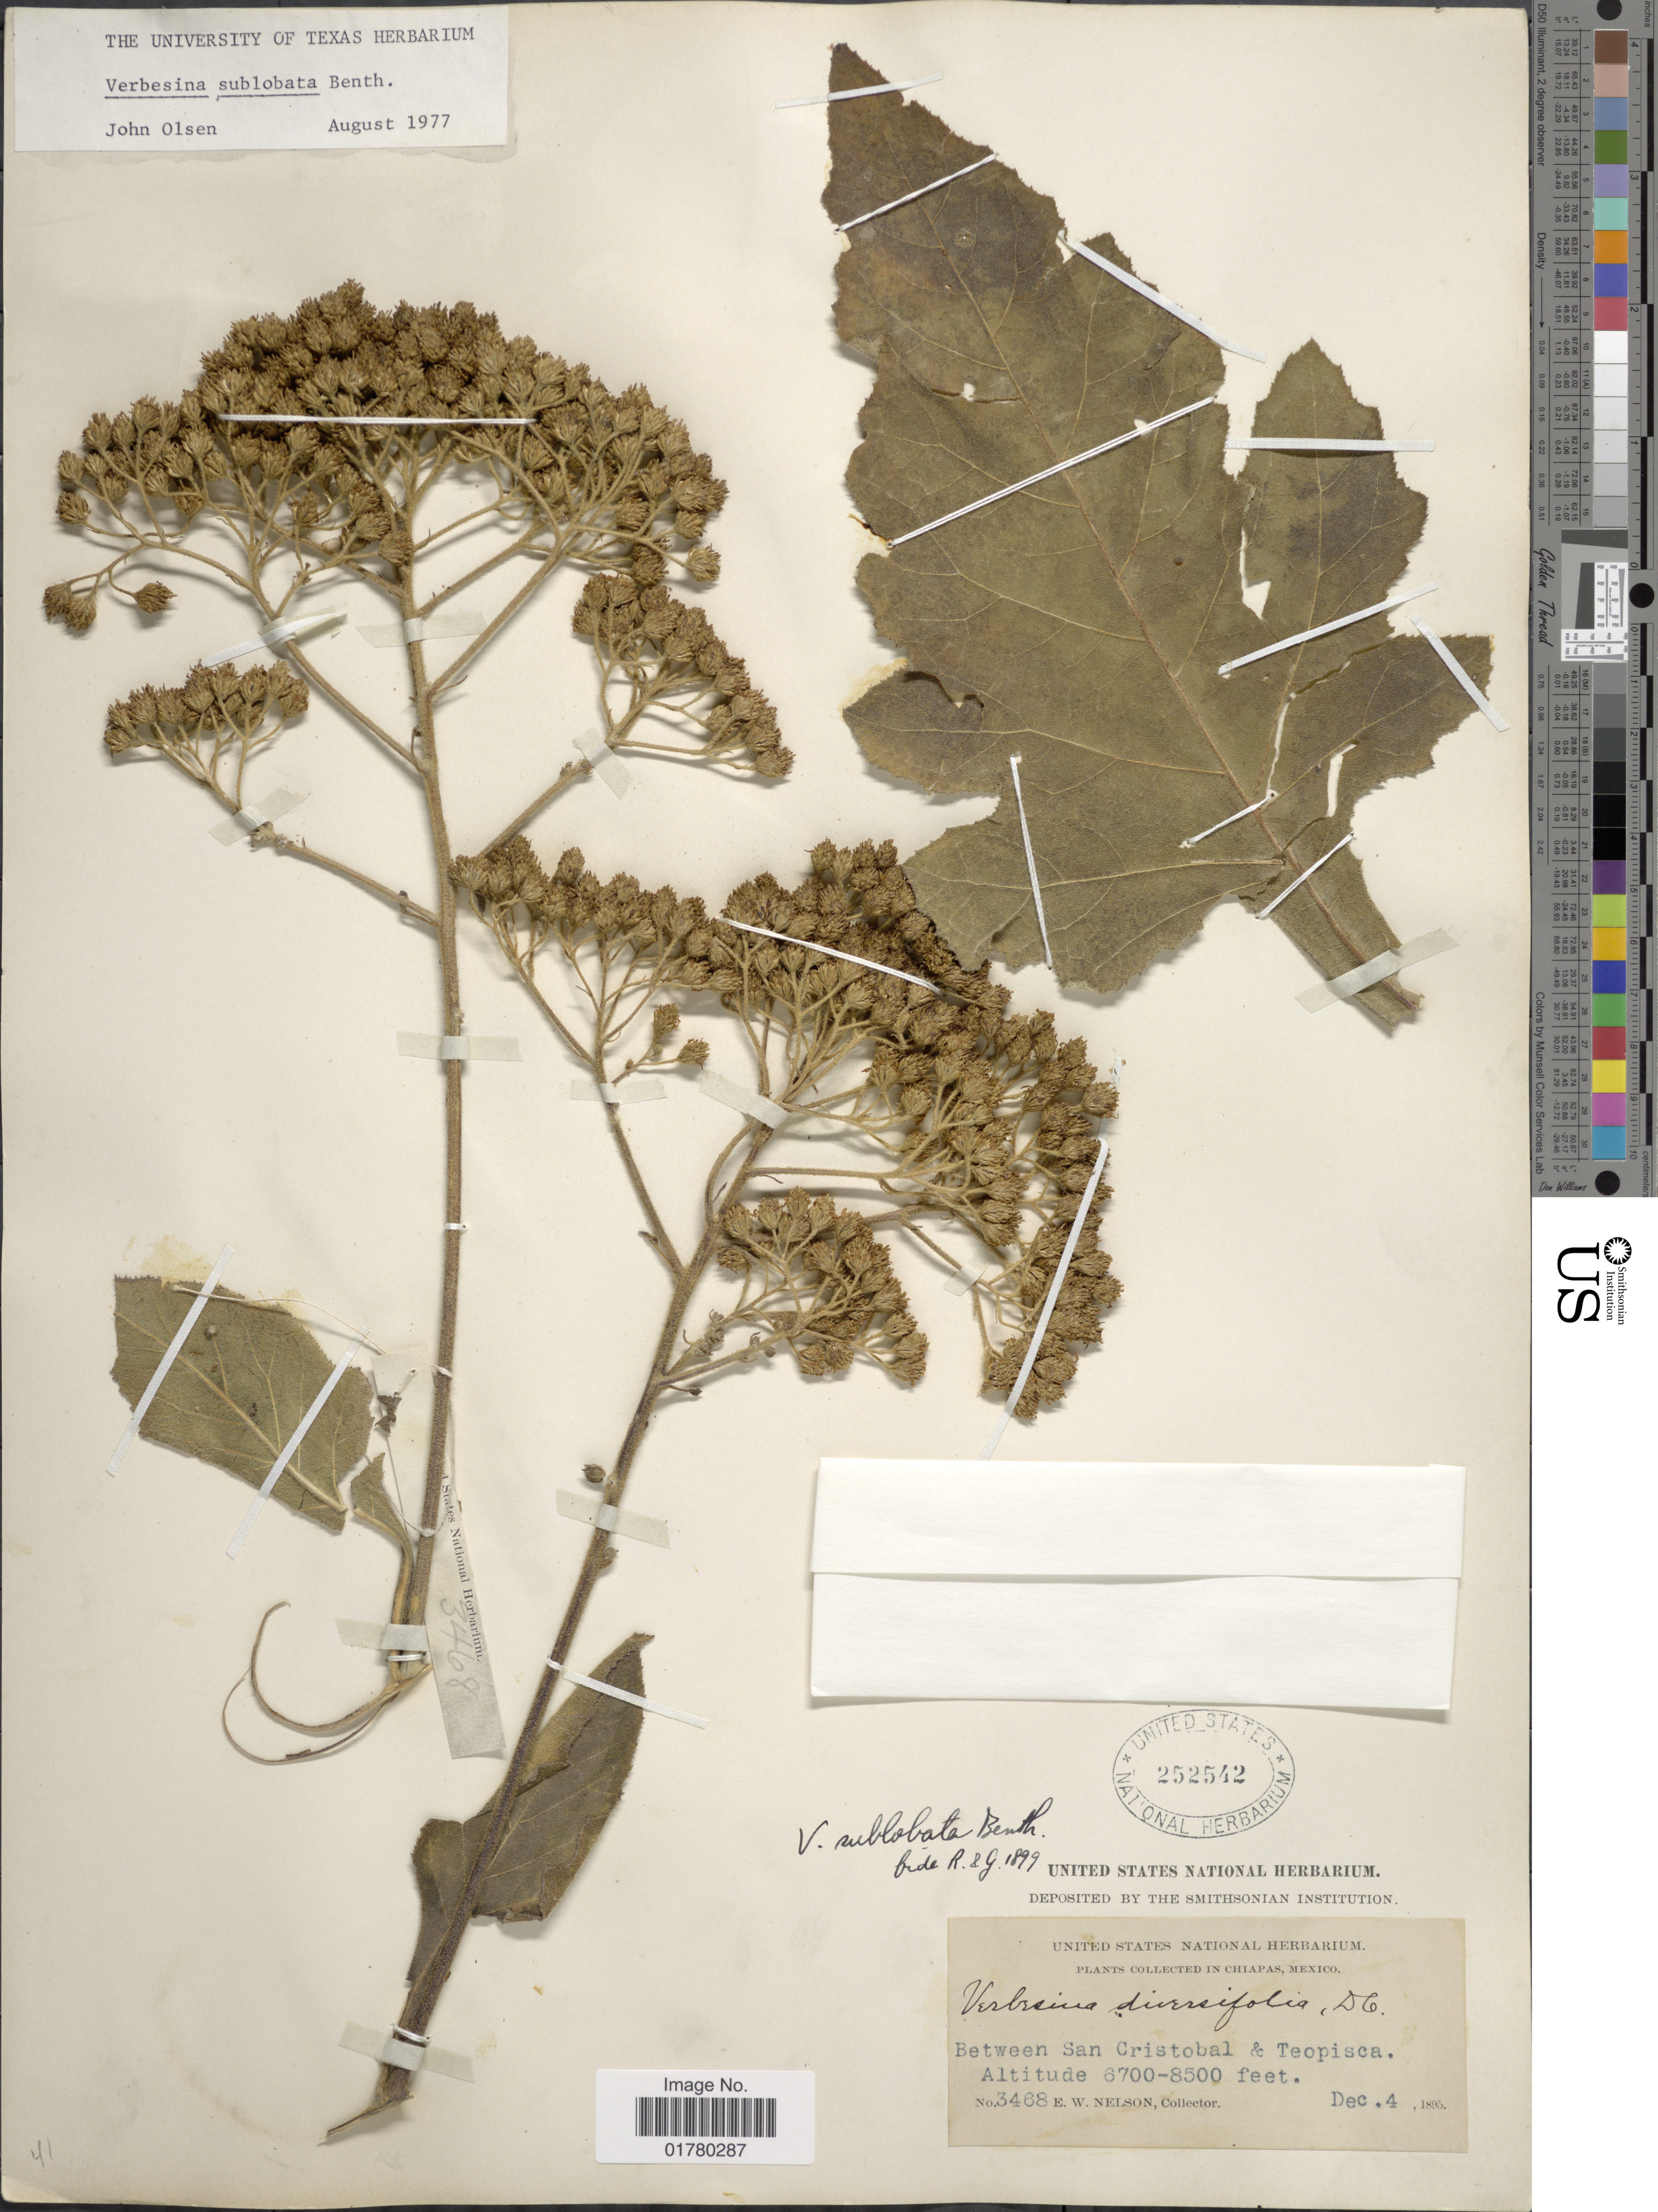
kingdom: Plantae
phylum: Tracheophyta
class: Magnoliopsida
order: Asterales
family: Asteraceae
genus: Verbesina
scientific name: Verbesina turbacensis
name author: Kunth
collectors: E. W. Nelson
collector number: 3468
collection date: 1895-12-04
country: Mexico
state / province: Chiapas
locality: Between San Cristobal & Teopisca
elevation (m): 2042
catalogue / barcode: US 252542